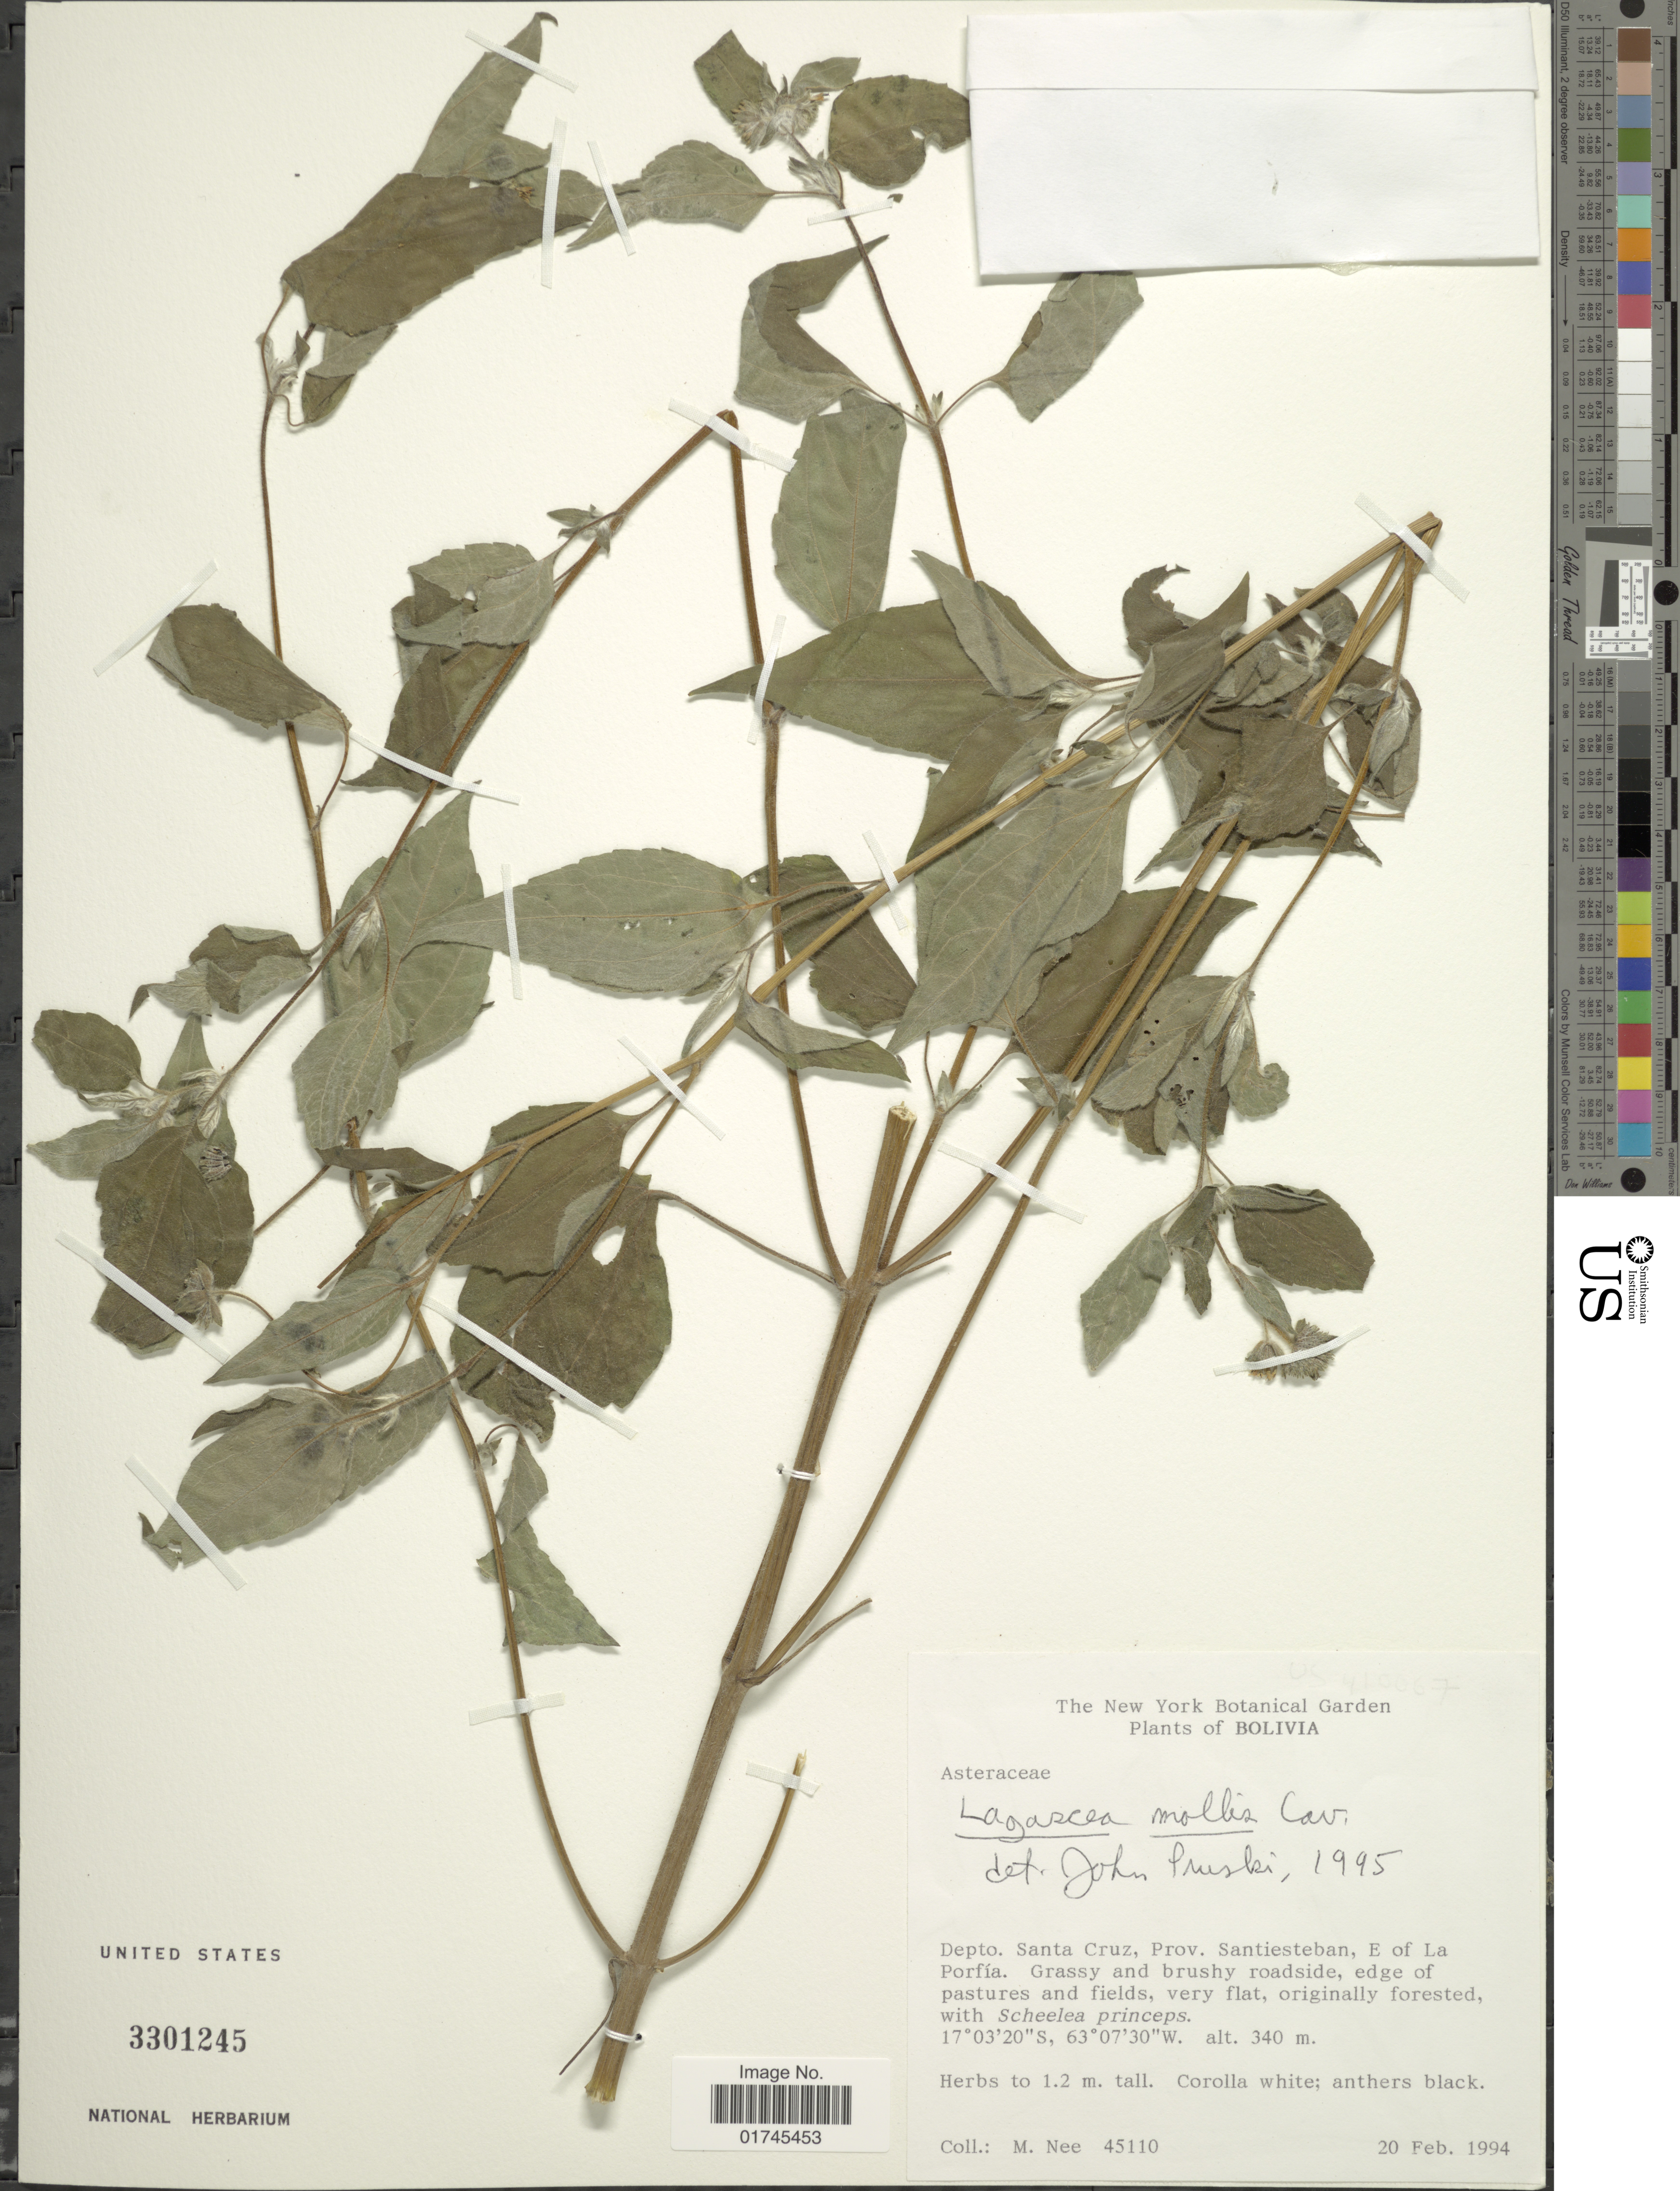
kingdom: Plantae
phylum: Tracheophyta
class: Magnoliopsida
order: Asterales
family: Asteraceae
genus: Lagascea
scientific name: Lagascea mollis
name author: Cav.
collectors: M. Nee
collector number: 45110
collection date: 1994-02-20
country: Bolivia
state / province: Santa Cruz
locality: Depto. Santa Cruz, Prov. Santiesteban, E of La Porfía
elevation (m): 340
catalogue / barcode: US 3301245